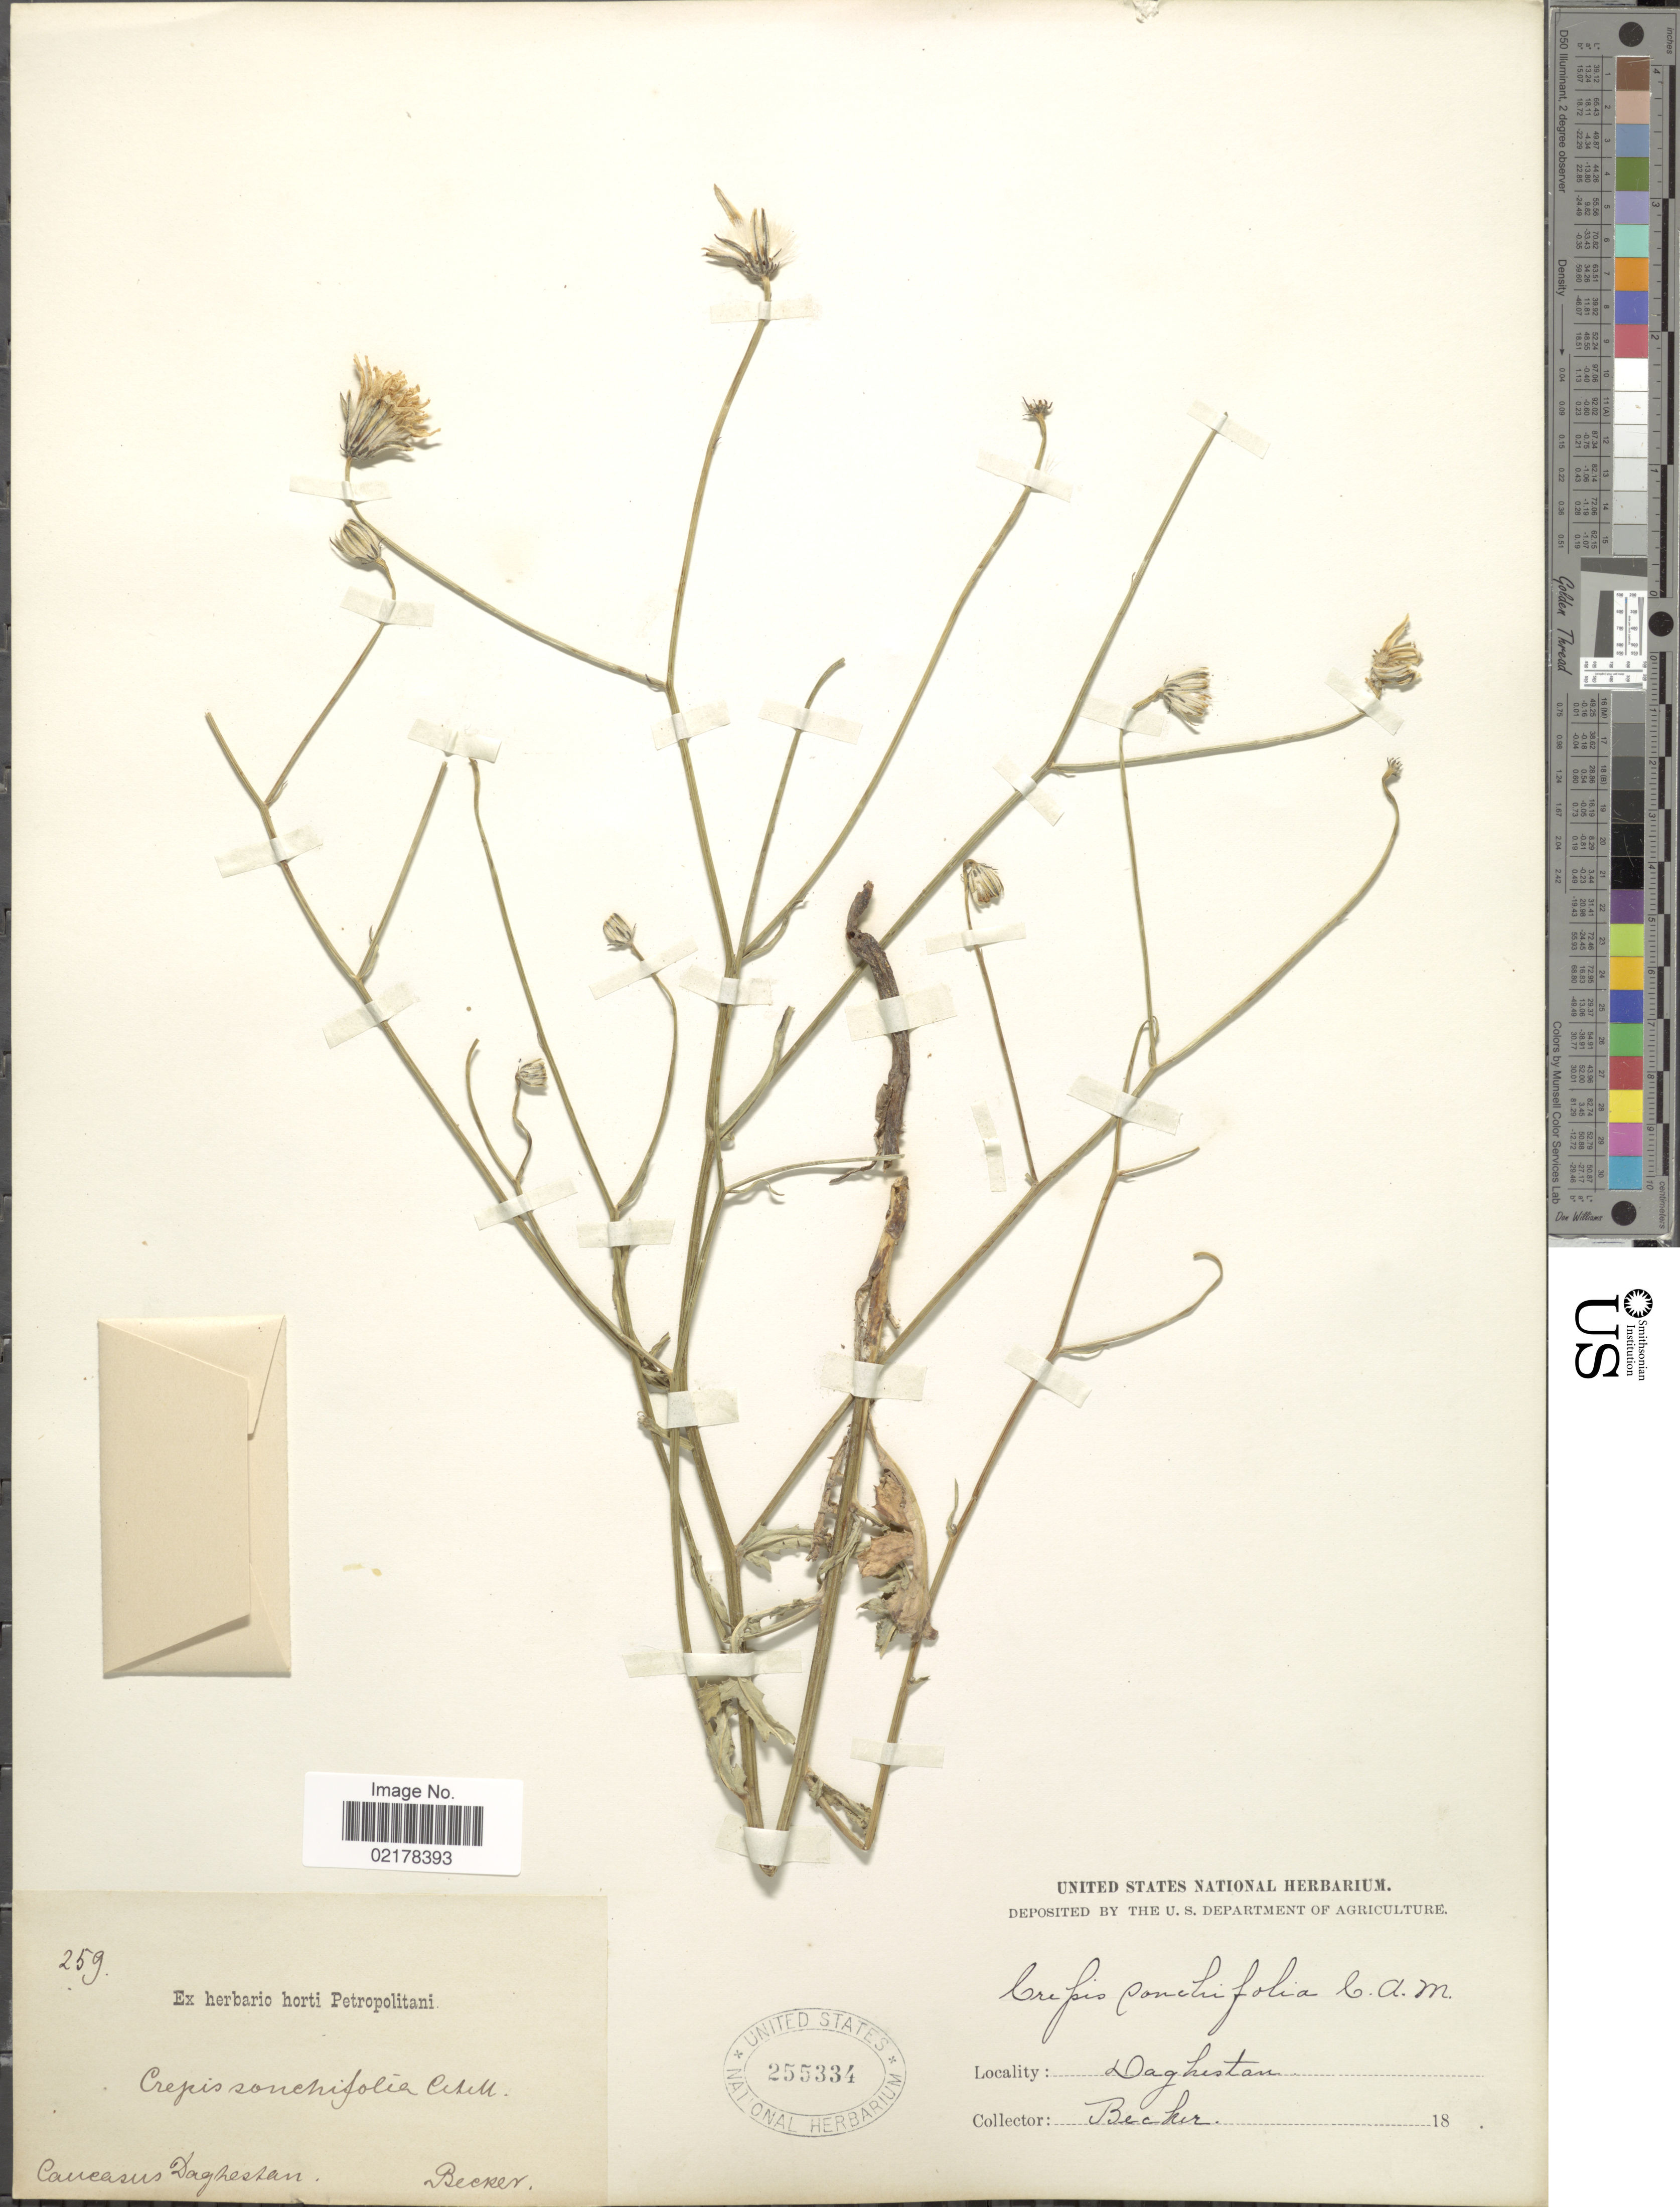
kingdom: Plantae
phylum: Tracheophyta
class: Magnoliopsida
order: Asterales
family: Asteraceae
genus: Crepis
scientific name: Crepis sonchifolia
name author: (M. Bieb.) C.A. Mey.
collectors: Becker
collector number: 259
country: Russian Federation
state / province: Dagestan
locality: Caucases Daghestan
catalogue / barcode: US 255334